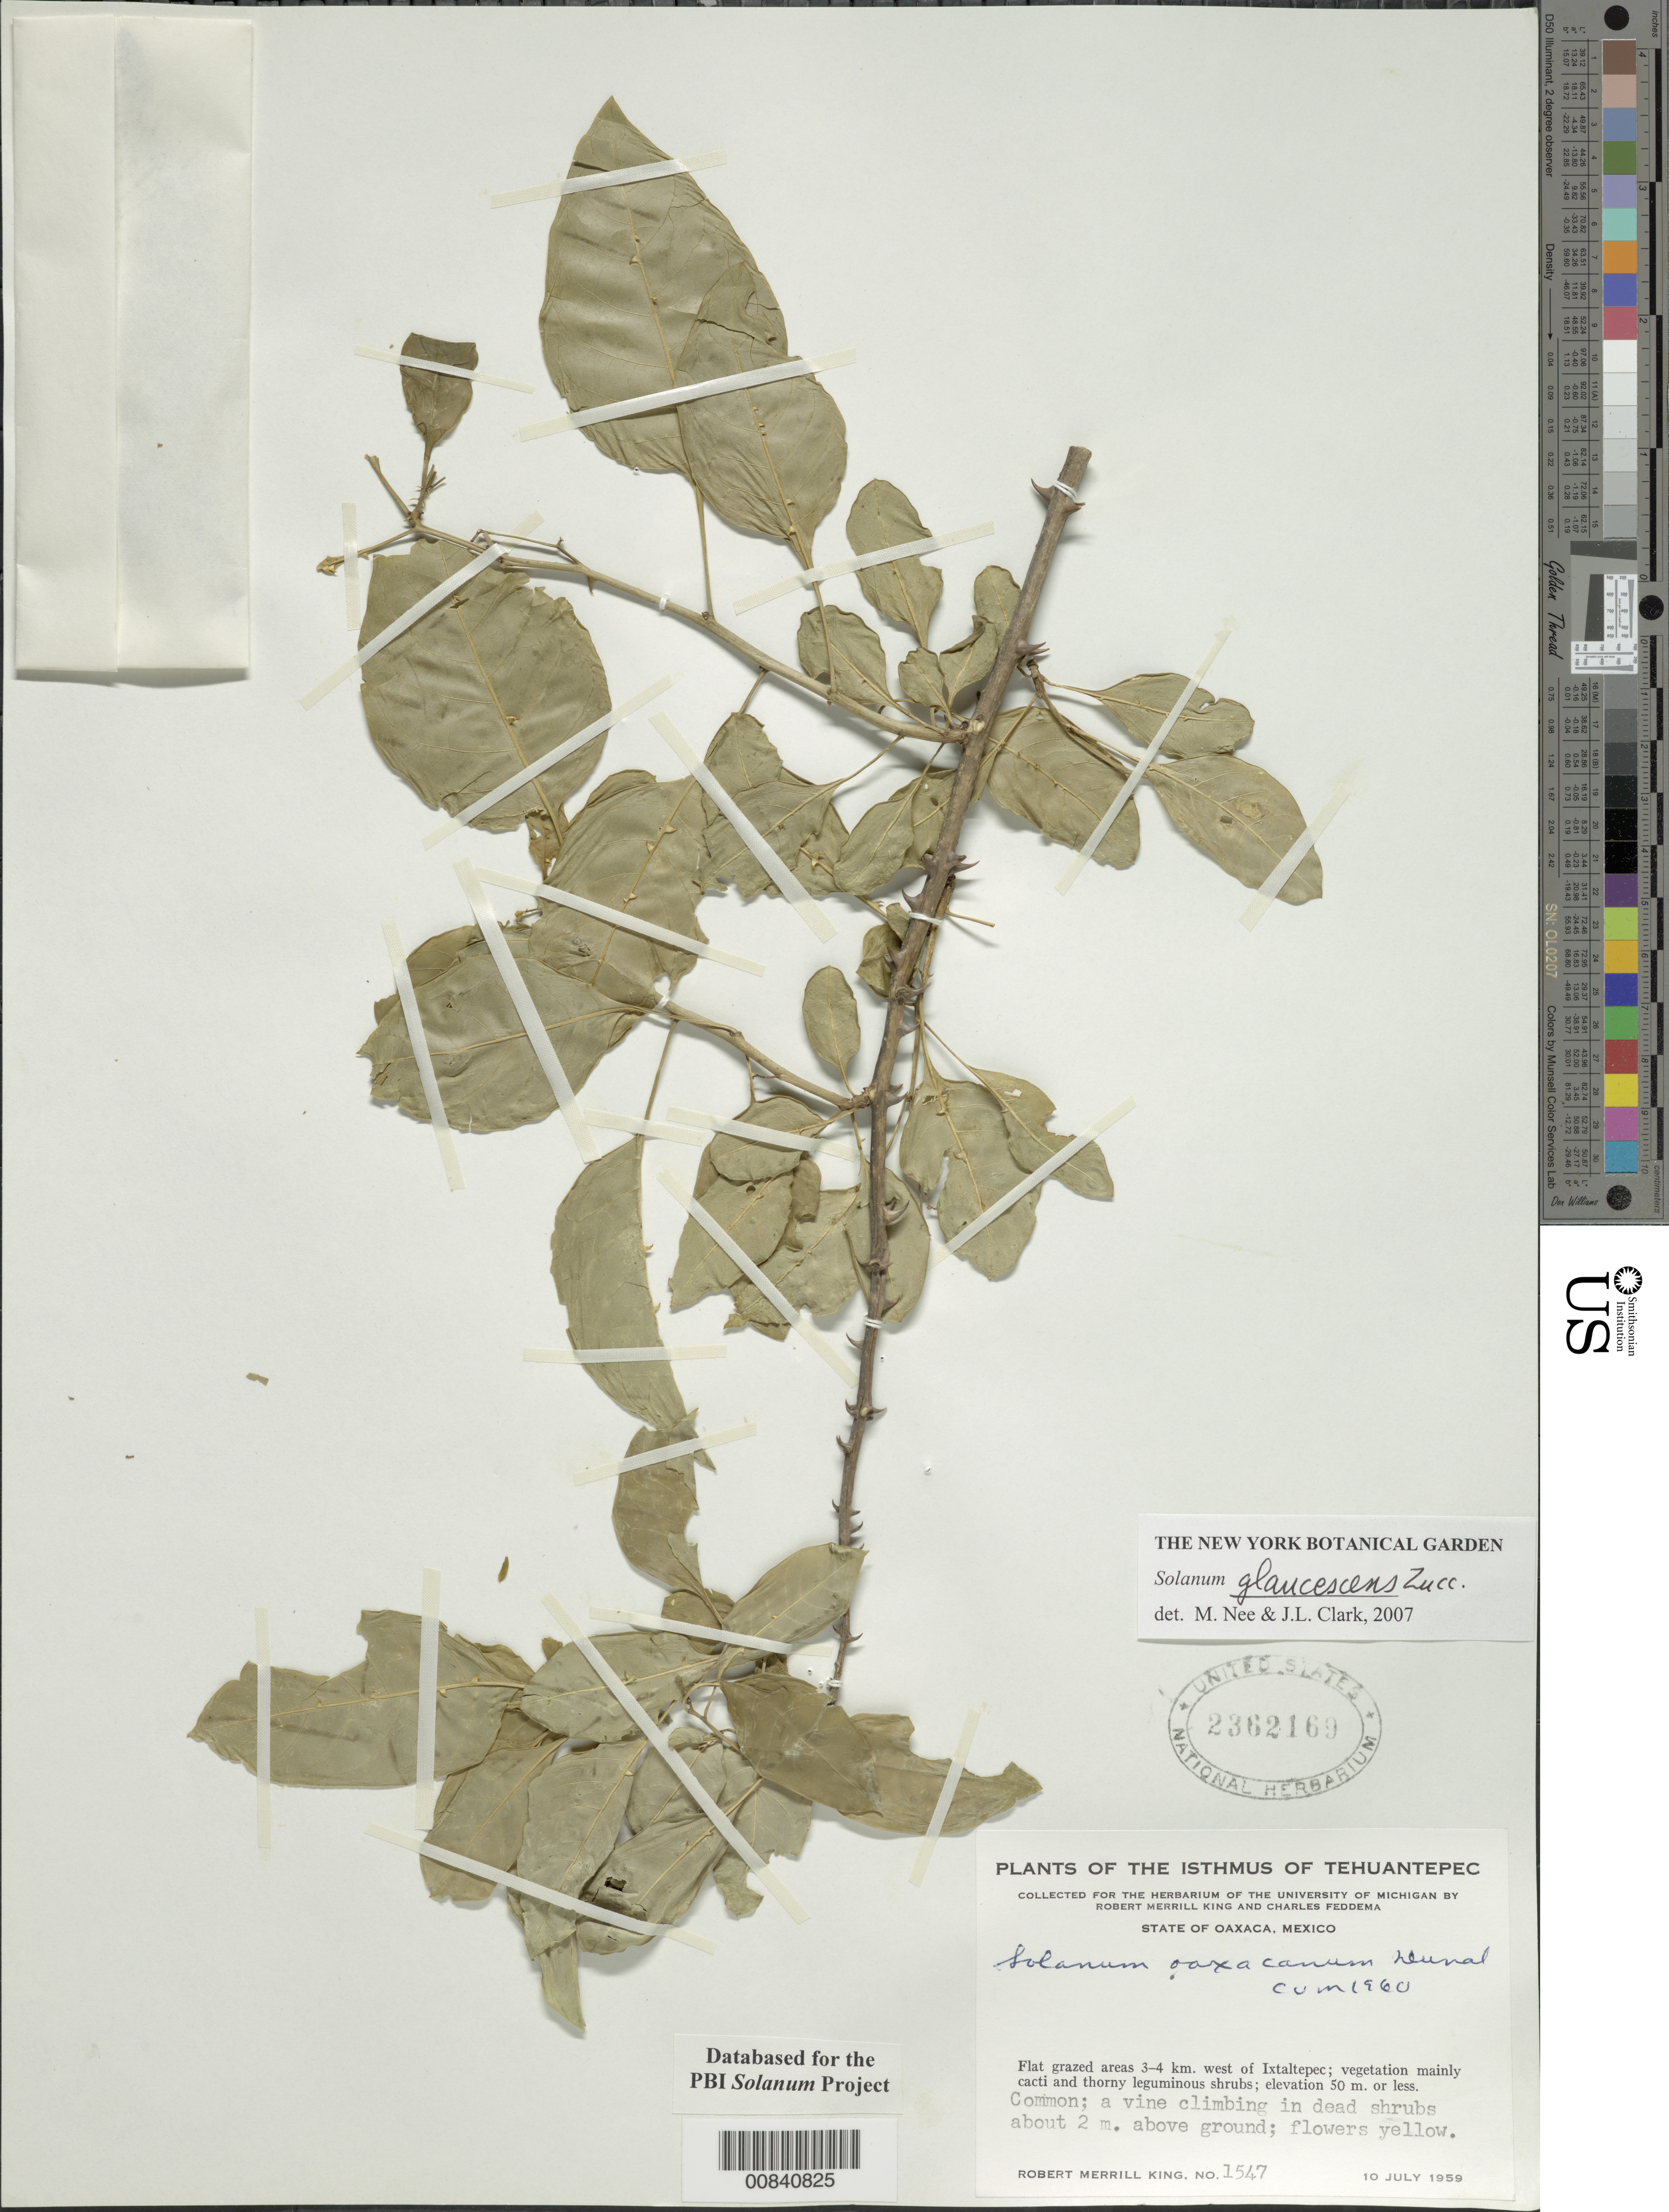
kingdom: Plantae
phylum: Tracheophyta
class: Magnoliopsida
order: Solanales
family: Solanaceae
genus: Solanum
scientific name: Solanum glaucescens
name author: Zucc.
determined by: Nee, Michael H.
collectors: R. M. King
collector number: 1547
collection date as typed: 10 Jul 1959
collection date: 1959-07-10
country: Mexico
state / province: Oaxaca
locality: Flat grazed areas 3-4 km W of Ixtaltepec.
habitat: Vegetation mainly cacti and thorny leguminous shrubs.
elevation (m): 50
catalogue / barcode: US 2362169